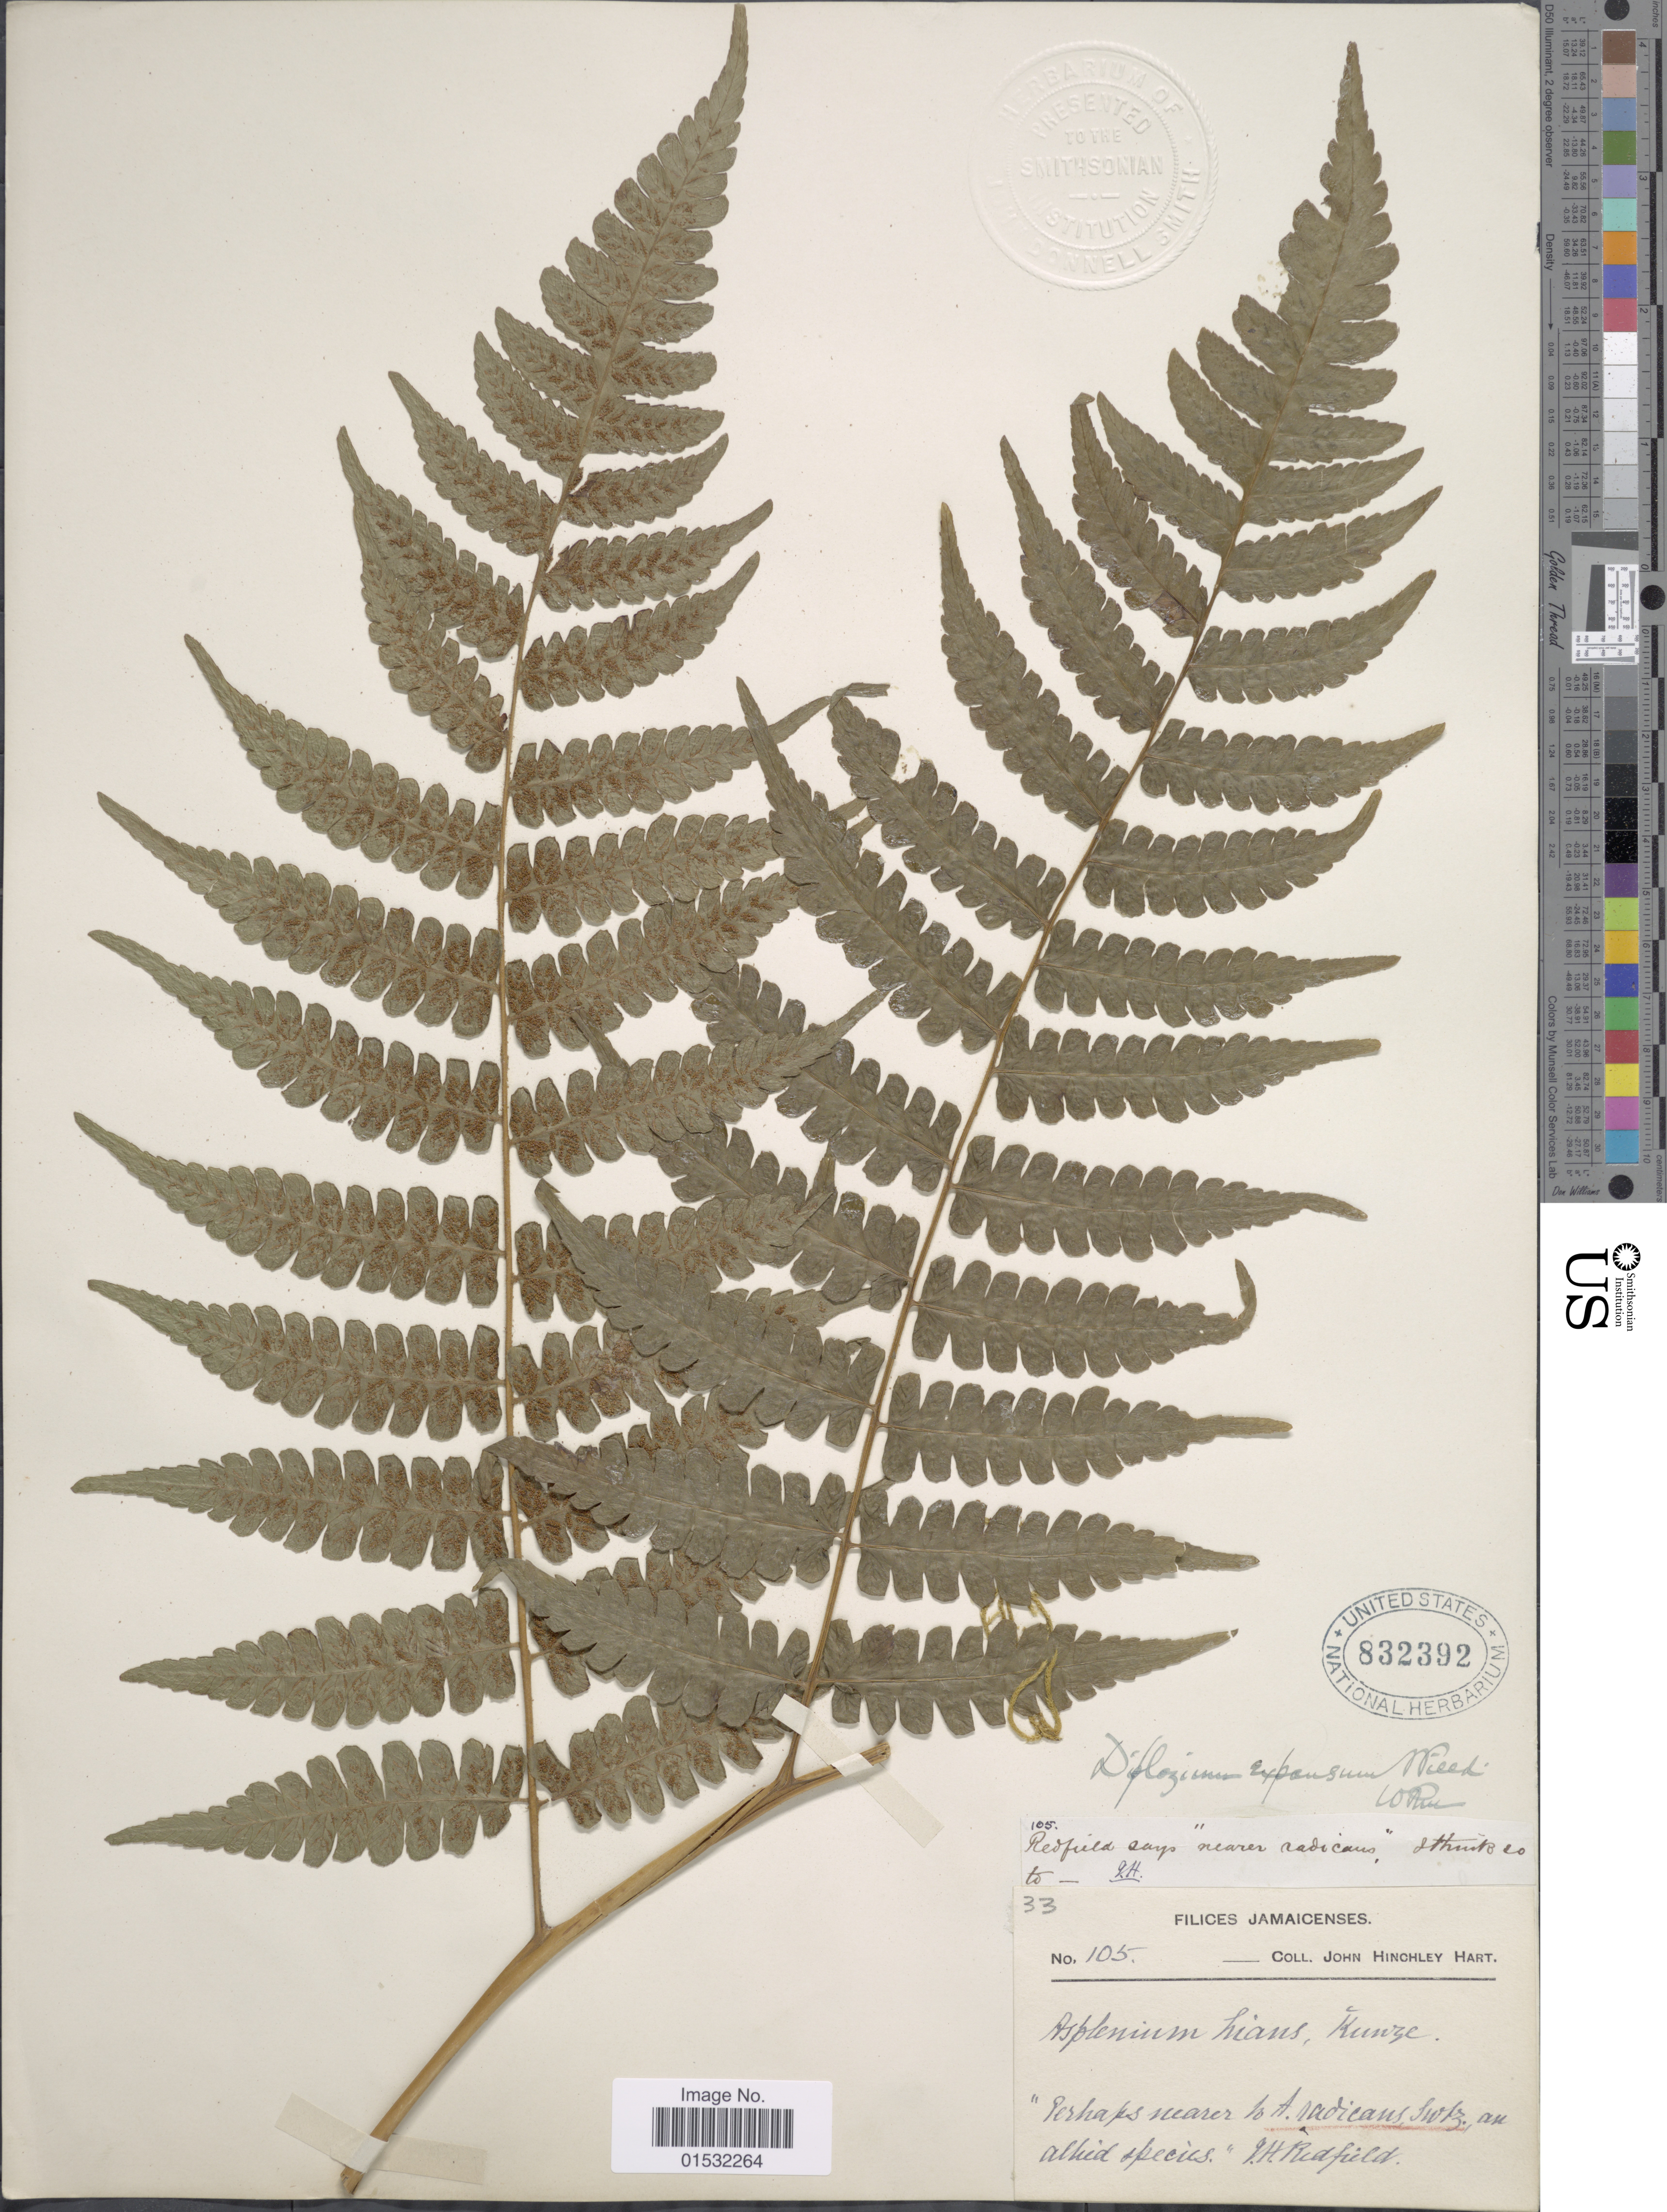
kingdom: Plantae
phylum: Tracheophyta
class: Polypodiopsida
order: Polypodiales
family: Athyriaceae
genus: Diplazium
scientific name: Diplazium expansum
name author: Willd.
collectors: J. H. Hart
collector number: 105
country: Jamaica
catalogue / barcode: US 832392